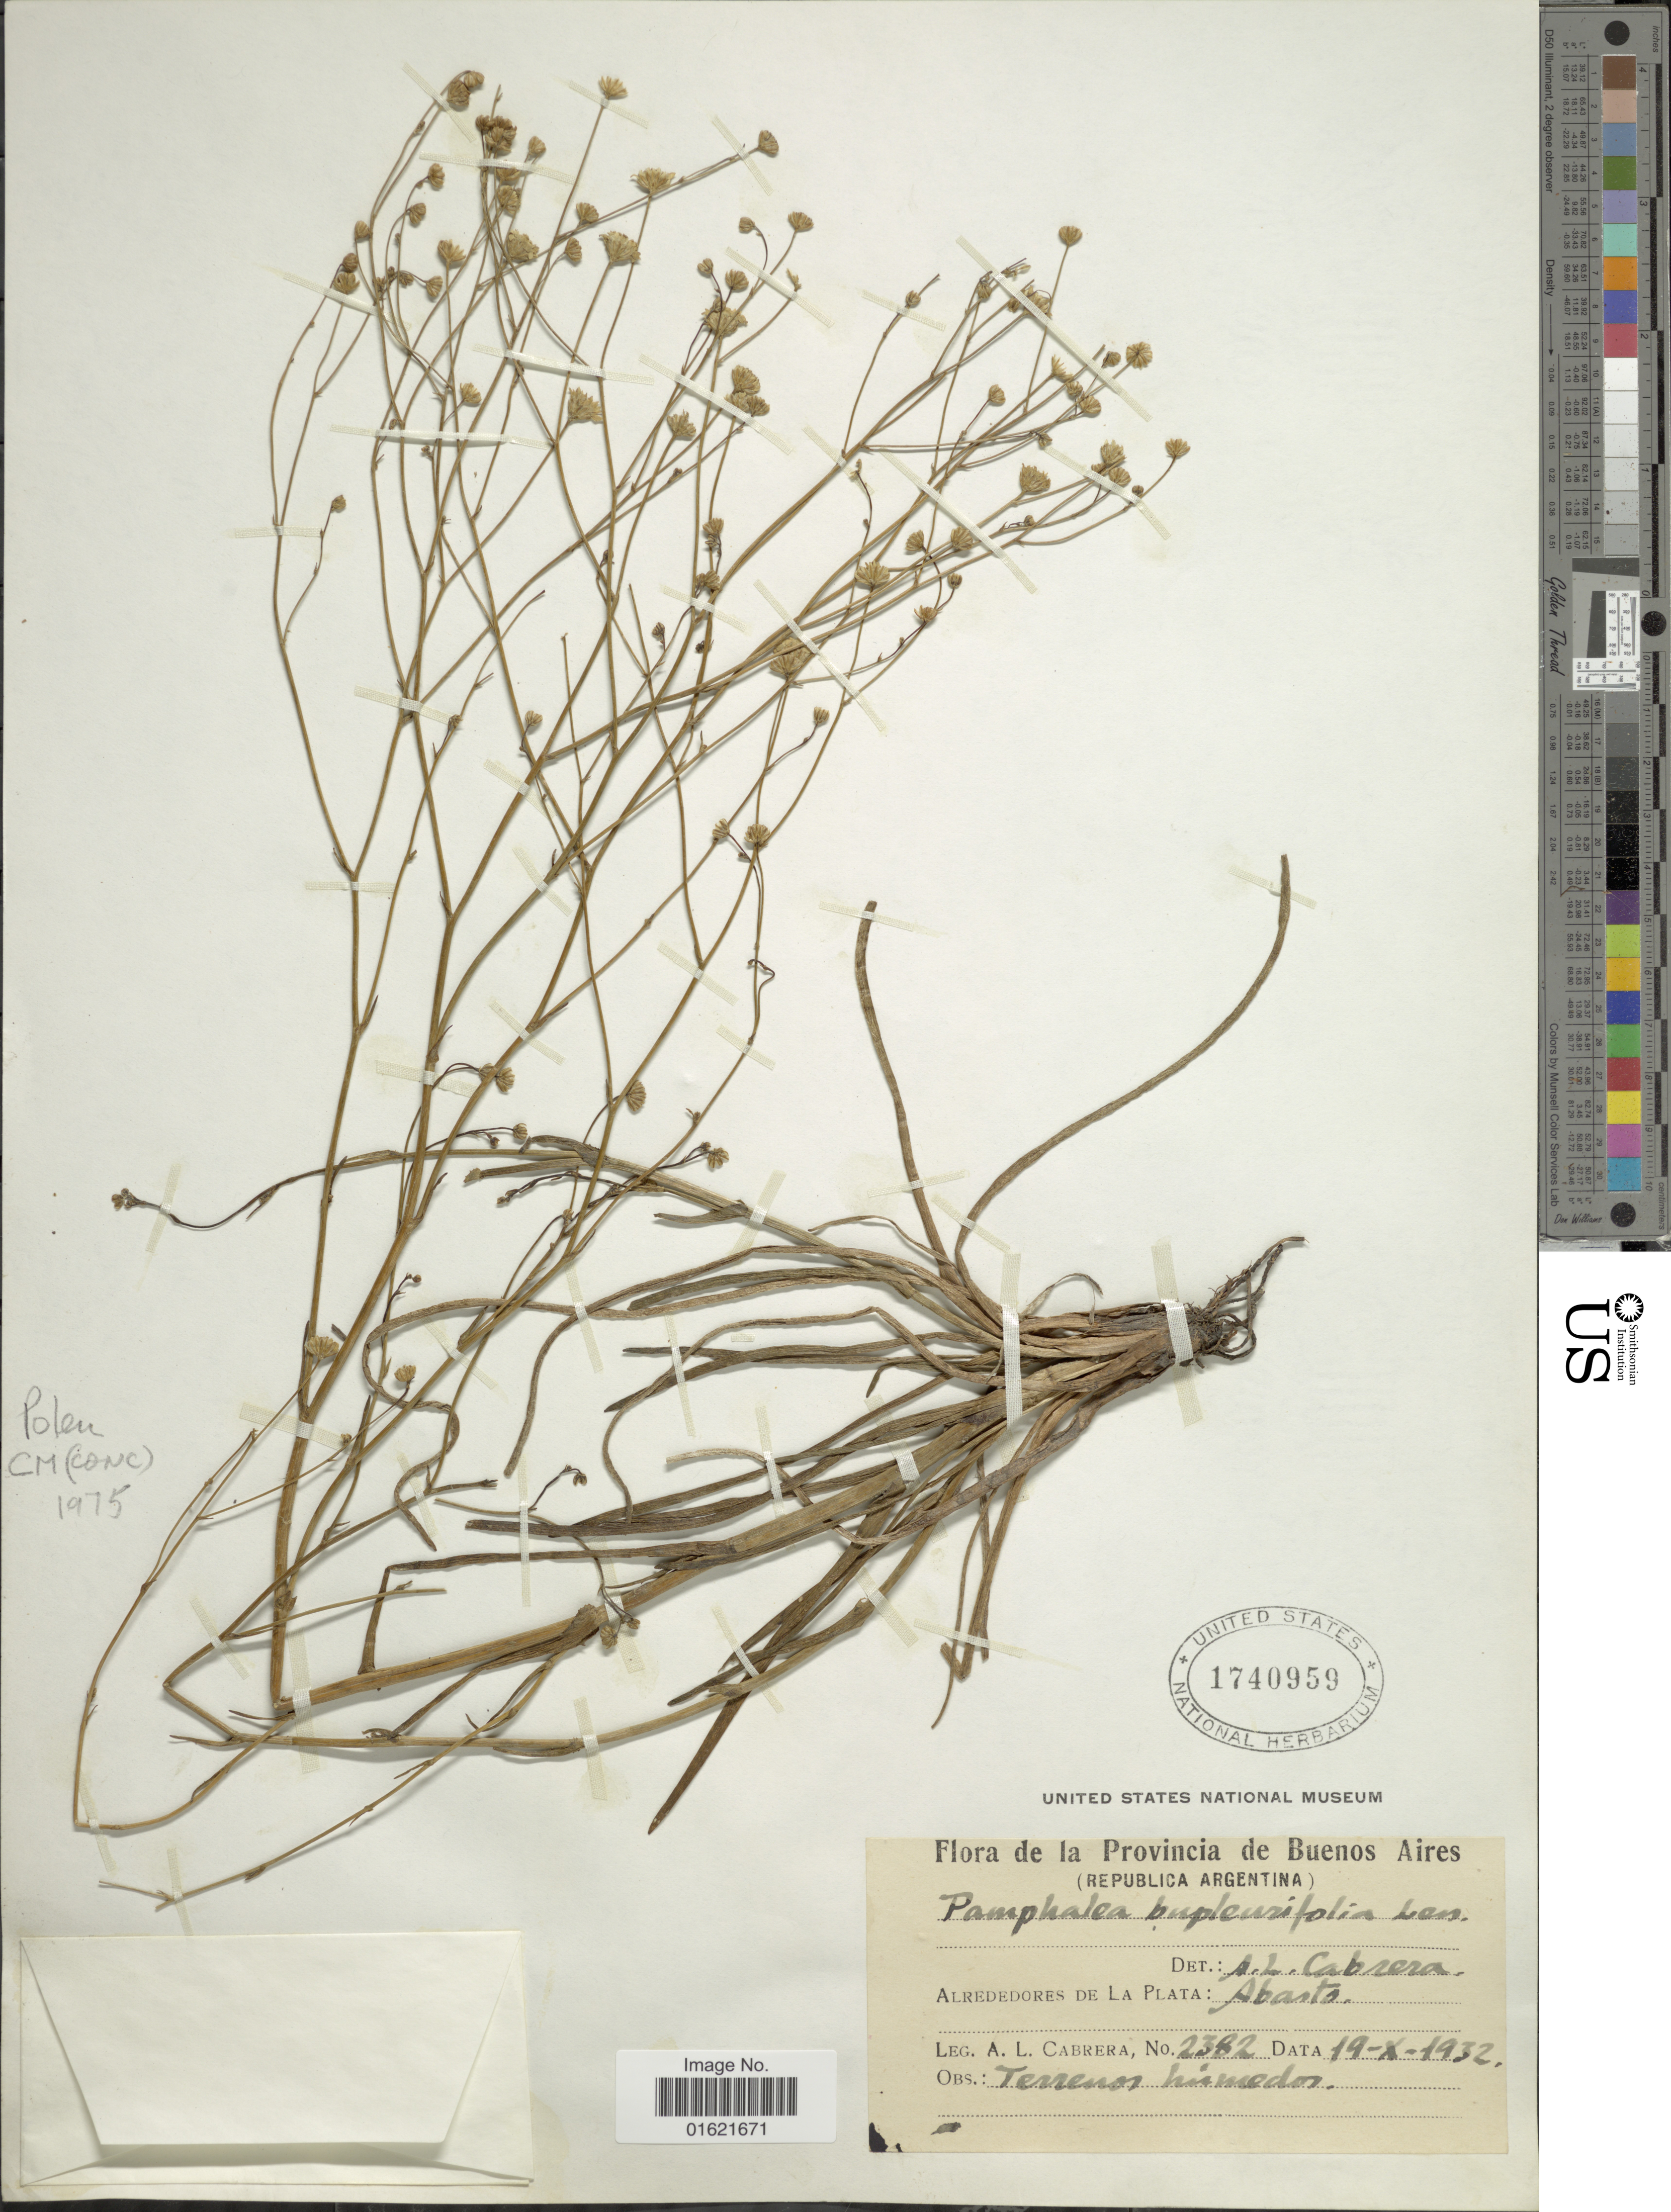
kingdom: Plantae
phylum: Tracheophyta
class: Magnoliopsida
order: Asterales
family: Asteraceae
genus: Panphalea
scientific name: Panphalea bupleurifolia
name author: Less.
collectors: A. L. Cabrera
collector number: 2382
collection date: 1932-10-19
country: Argentina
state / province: Buenos Aires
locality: De La Provincia de Buenos Aires, Alrededores de La Plata: Abasto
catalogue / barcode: US 1740959